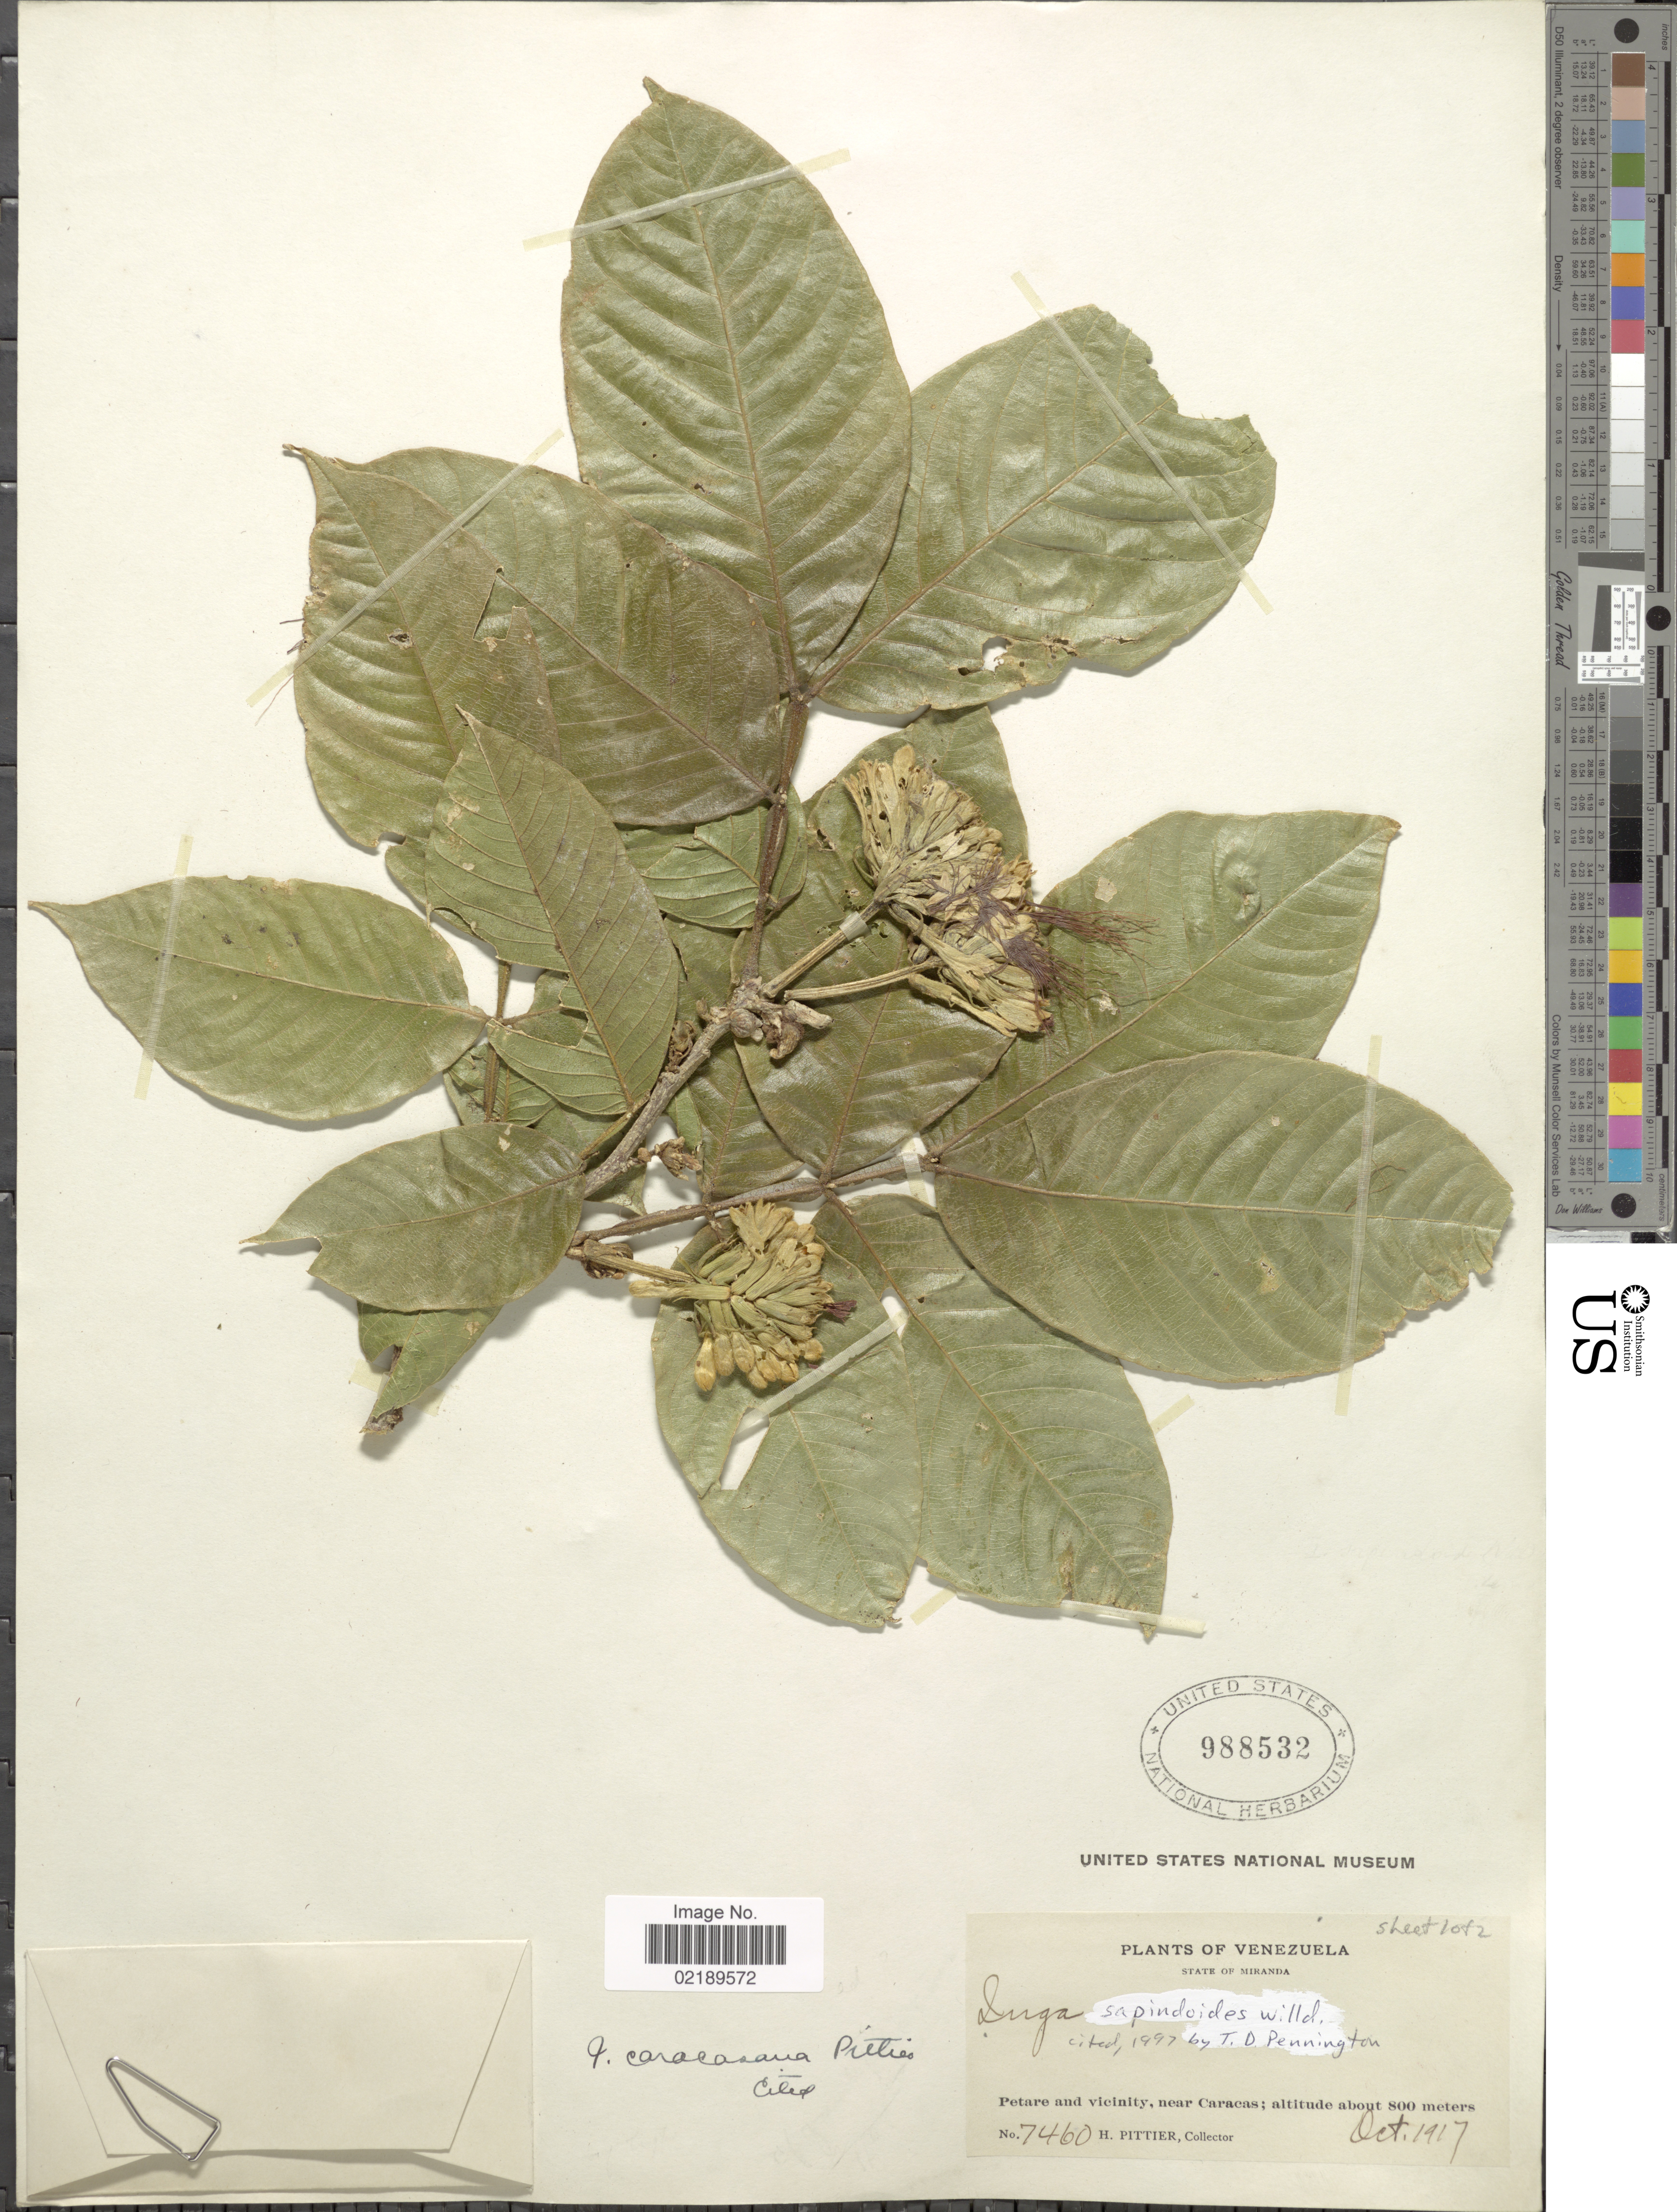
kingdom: Plantae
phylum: Tracheophyta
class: Magnoliopsida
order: Fabales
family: Fabaceae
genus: Inga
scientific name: Inga sapindoides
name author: Willd.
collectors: H. F. Pittier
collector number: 7460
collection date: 1917-10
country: Venezuela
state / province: Miranda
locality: Petare and vicinity, near Caracas.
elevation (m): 800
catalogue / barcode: US 988532